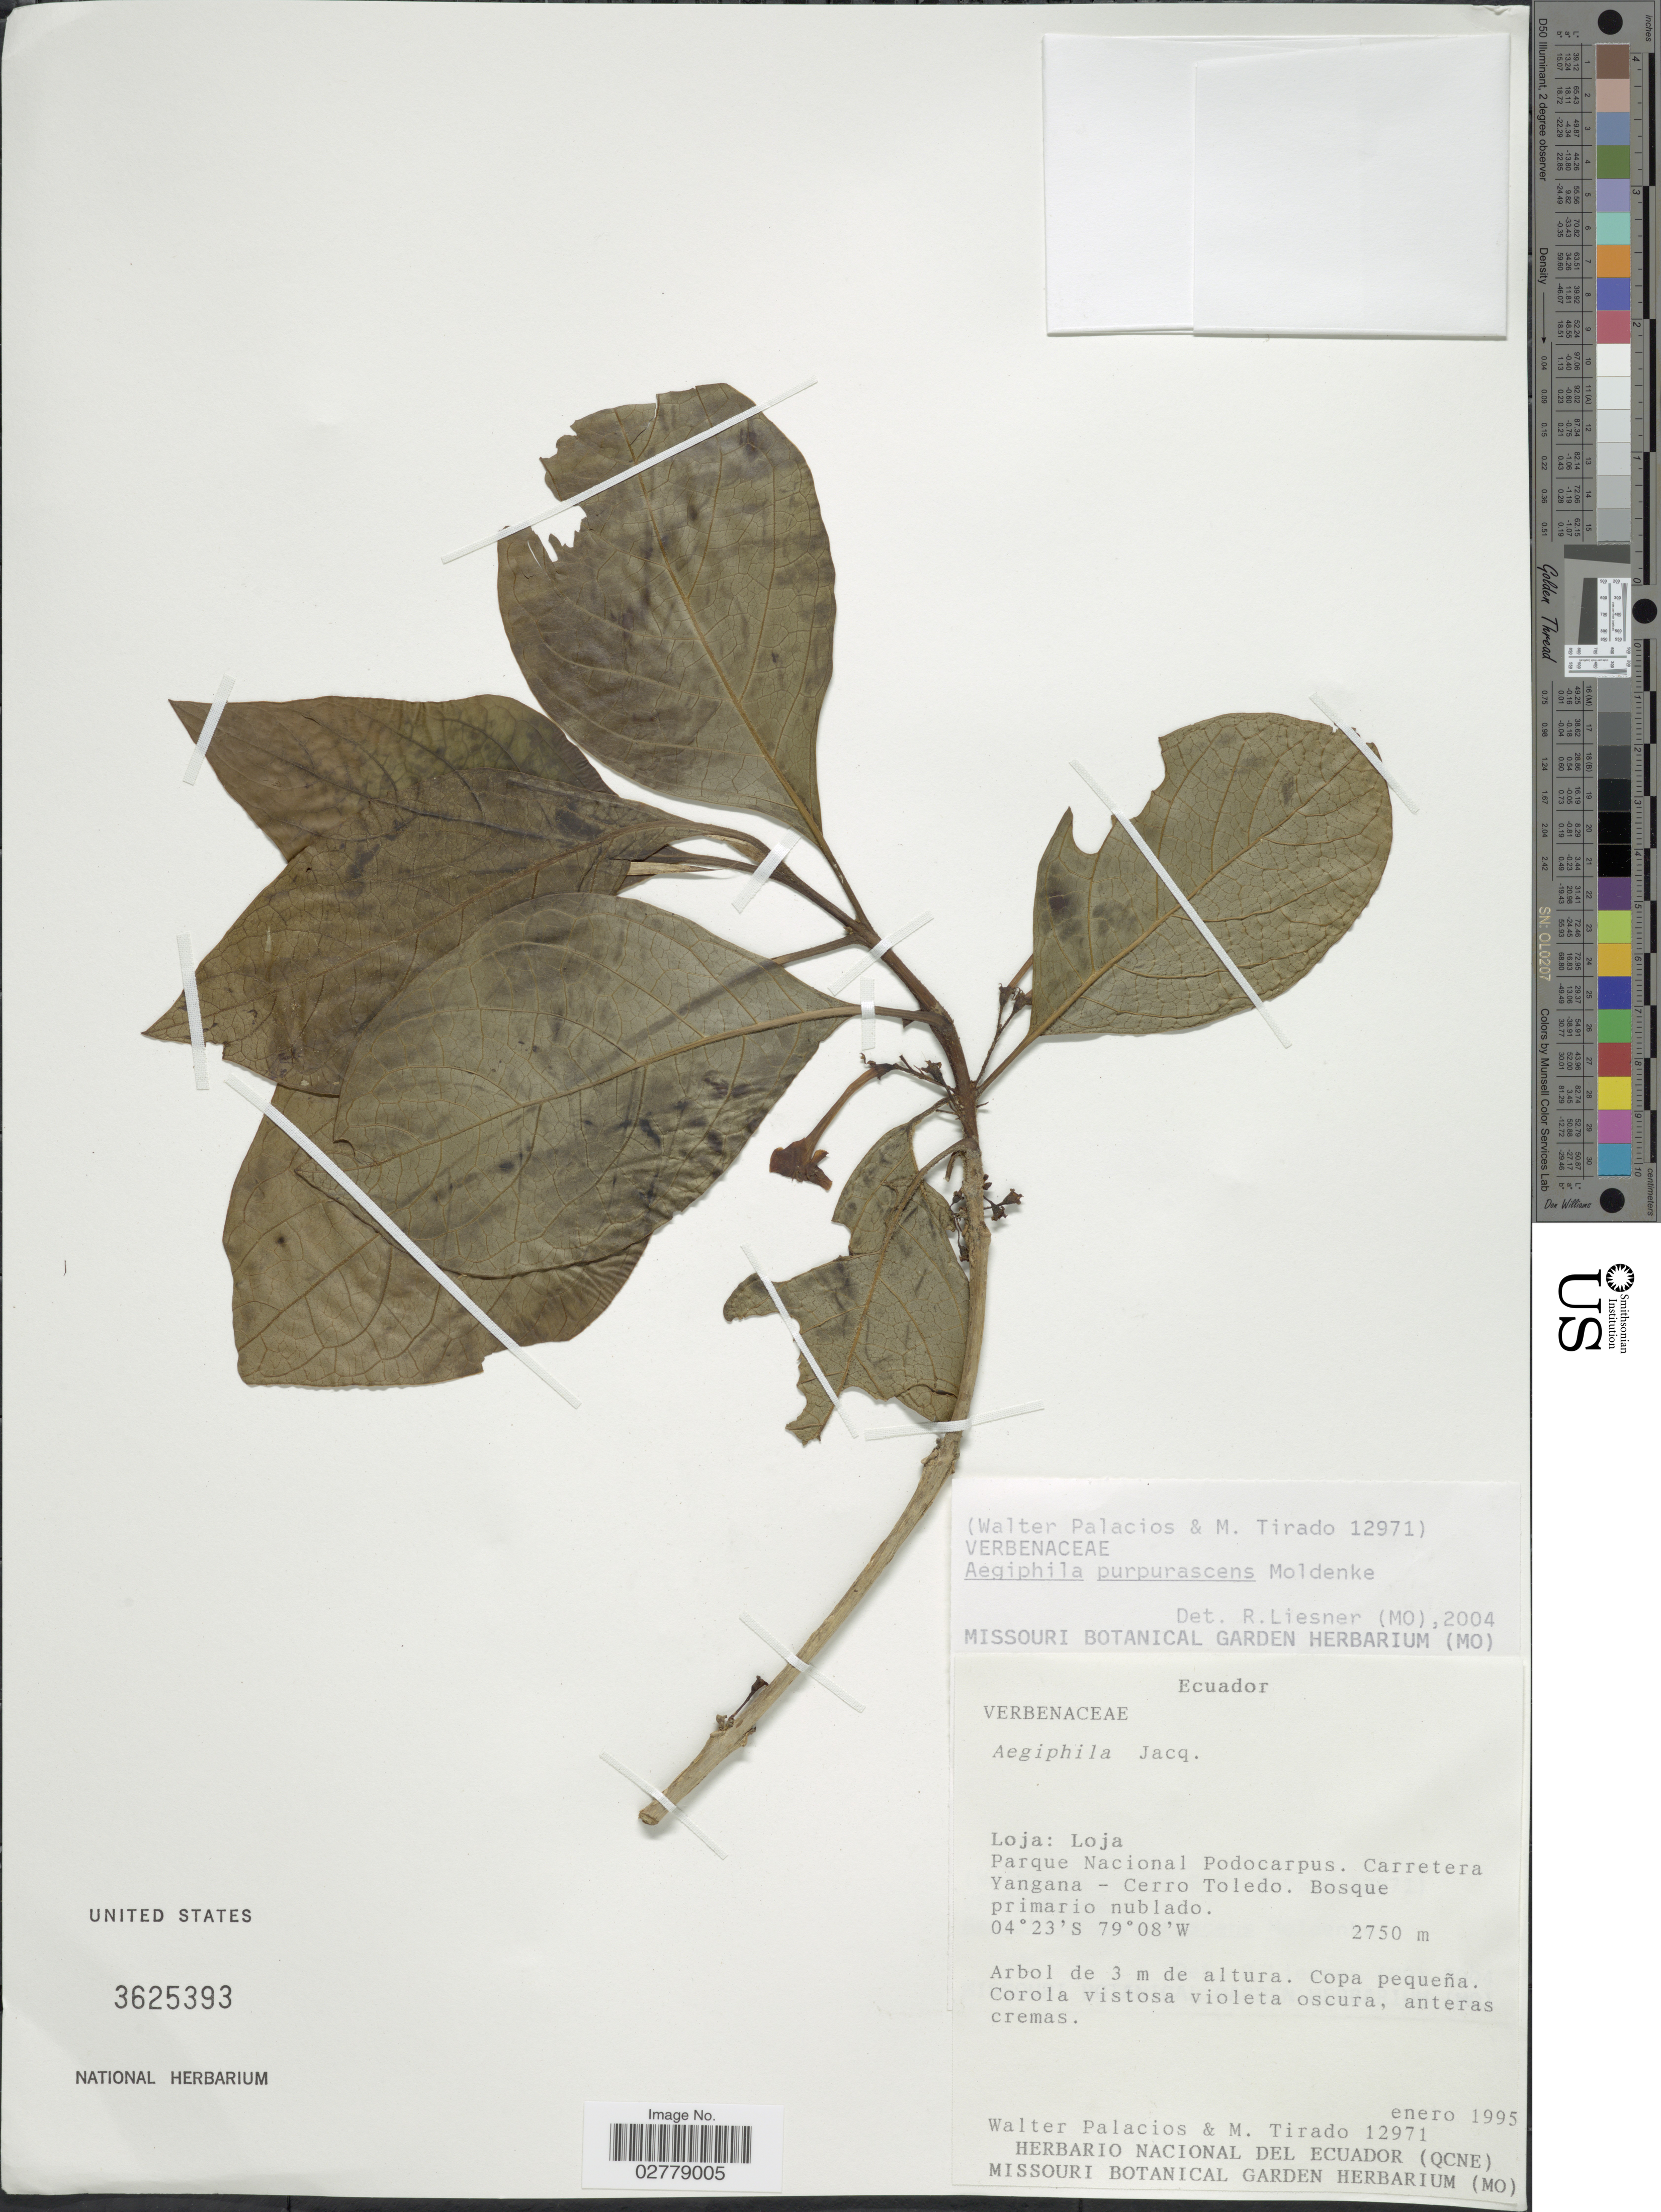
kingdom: Plantae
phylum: Tracheophyta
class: Magnoliopsida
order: Lamiales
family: Lamiaceae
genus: Aegiphila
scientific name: Aegiphila purpurascens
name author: Moldenke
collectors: W. Palacios & M. Tirado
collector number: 12971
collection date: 1995-01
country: Ecuador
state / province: Loja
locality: Parque Nacional Podocarpus. Carretera Yangana - Cerro Toledo.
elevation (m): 2750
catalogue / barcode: US 3625393